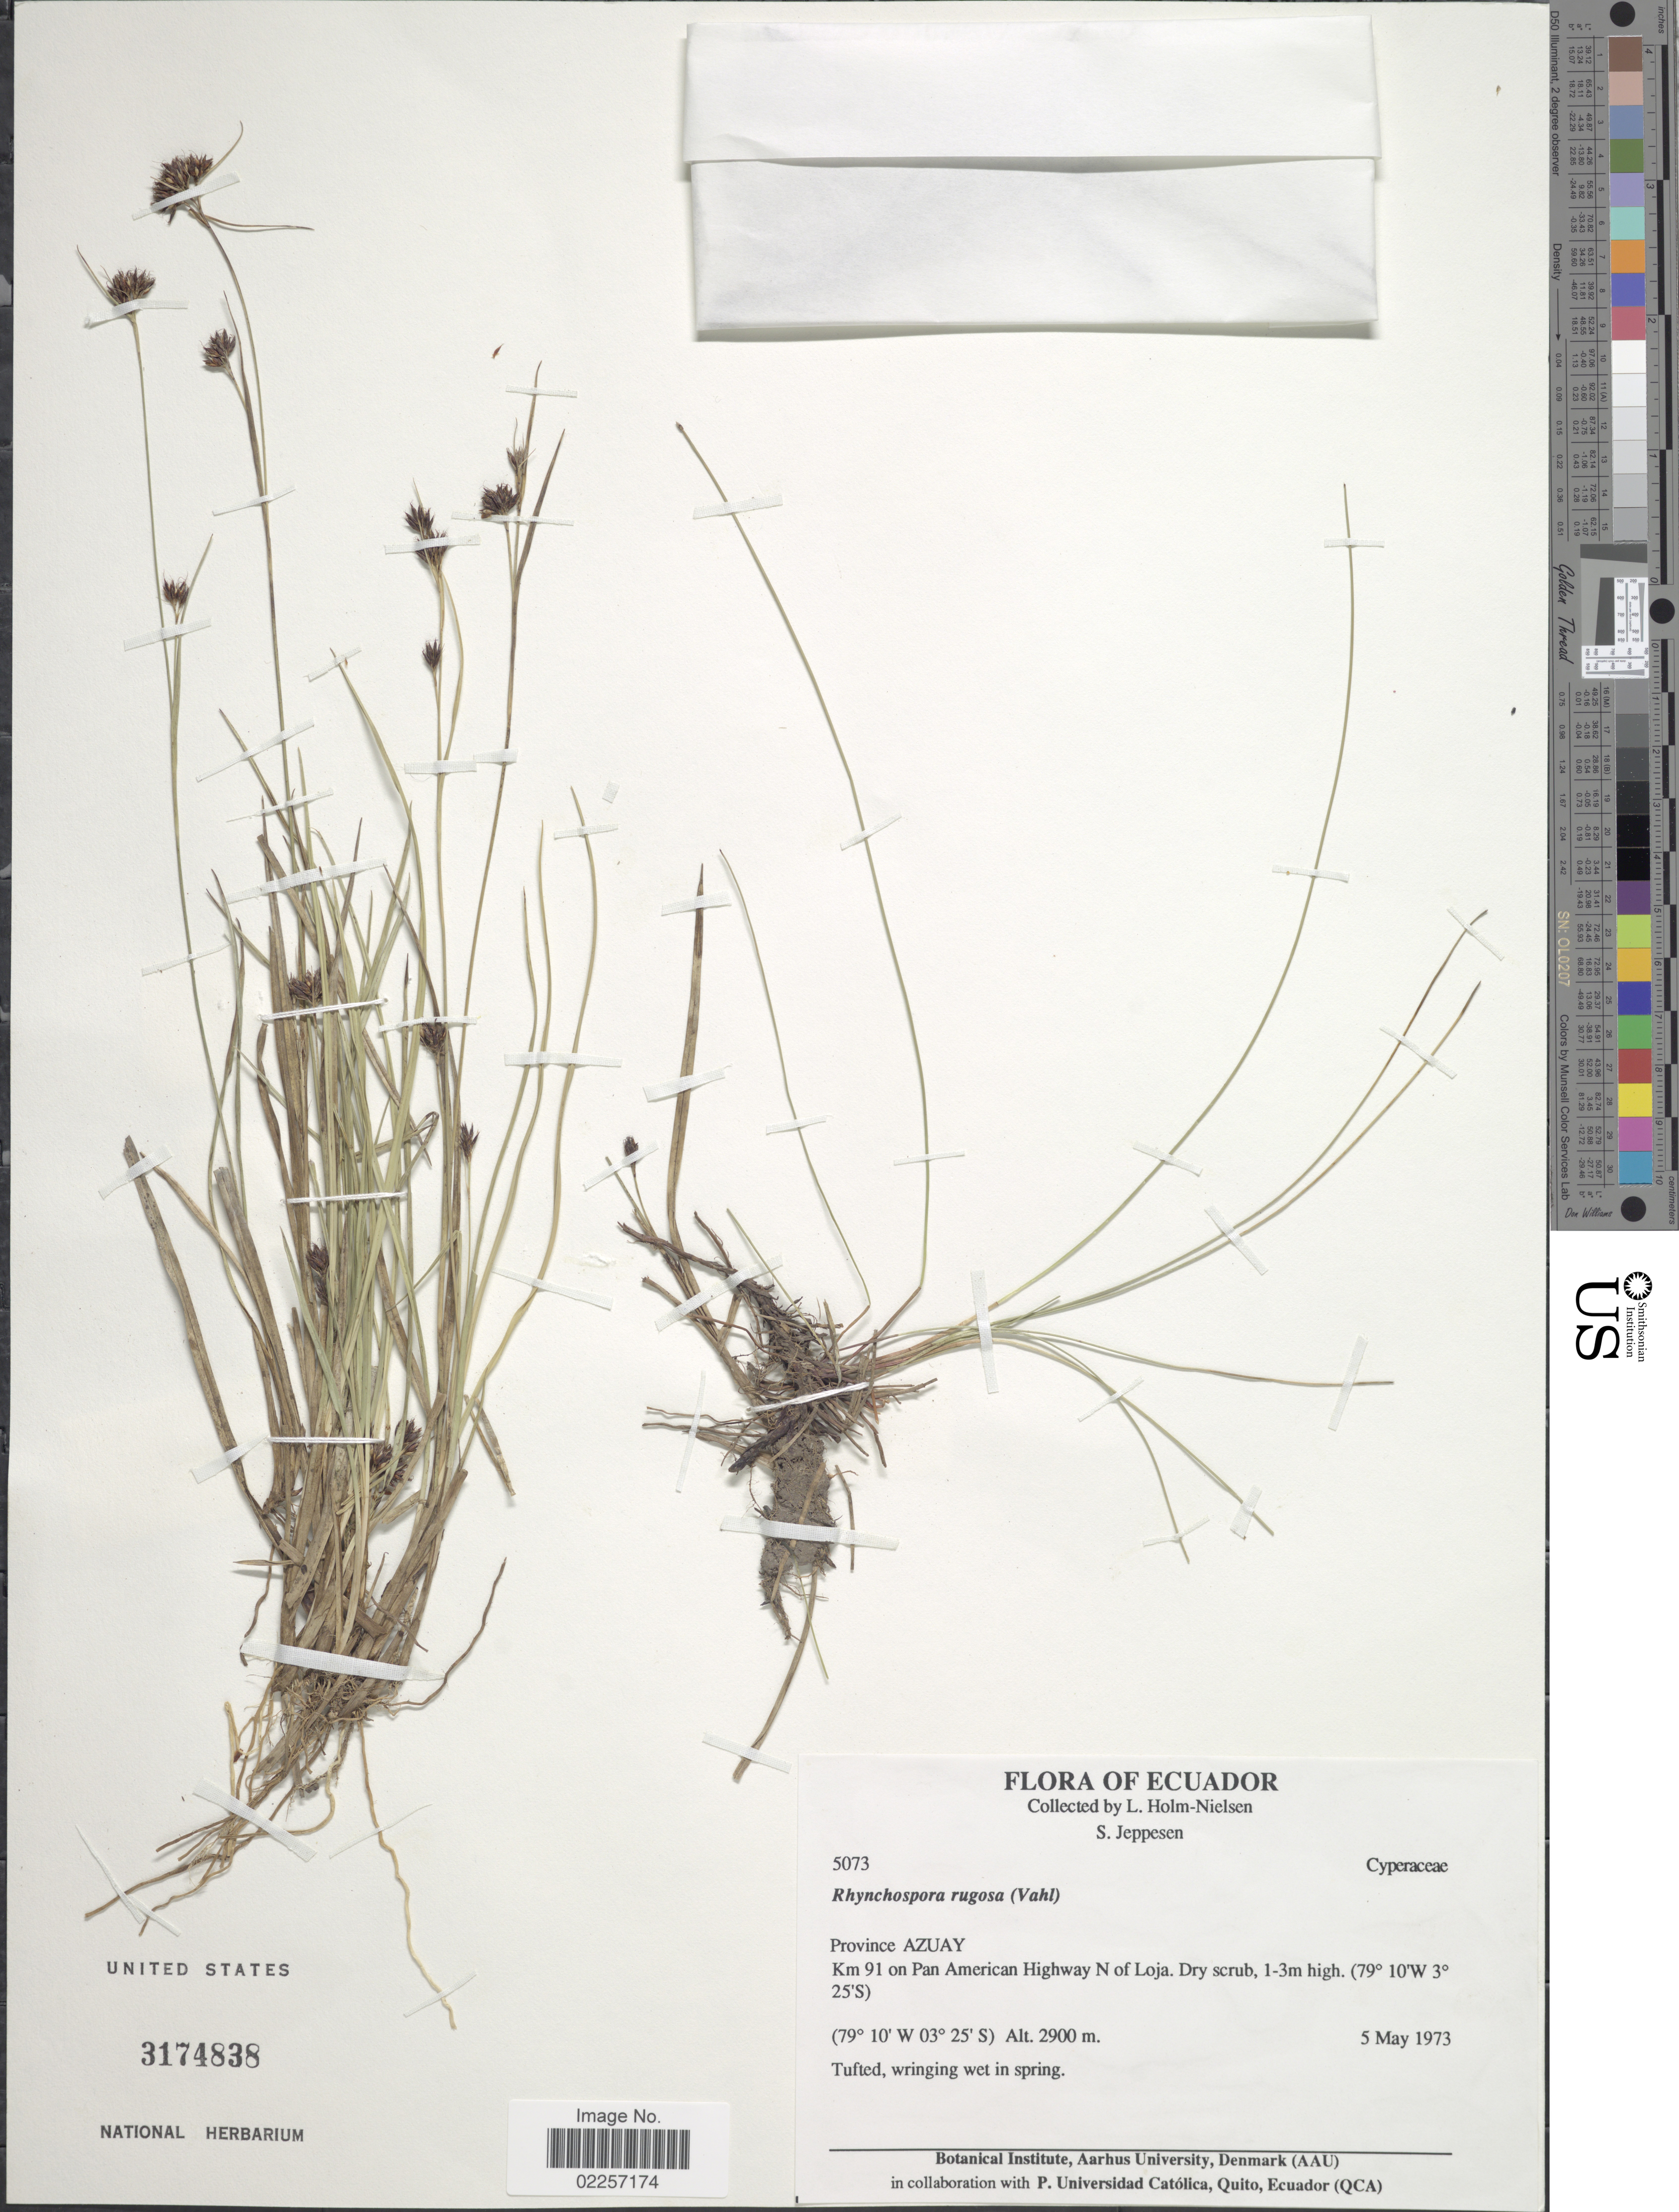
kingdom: Plantae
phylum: Tracheophyta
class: Liliopsida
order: Poales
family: Cyperaceae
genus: Rhynchospora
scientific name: Rhynchospora rugosa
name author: (Vahl) Gale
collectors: L. B. Holm-Nielsen & S. Jeppesen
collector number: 5073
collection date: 1973-05-05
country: Ecuador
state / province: Azuay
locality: Km 91 on Pan American Highway N of Loja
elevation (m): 2900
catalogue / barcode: US 3174838